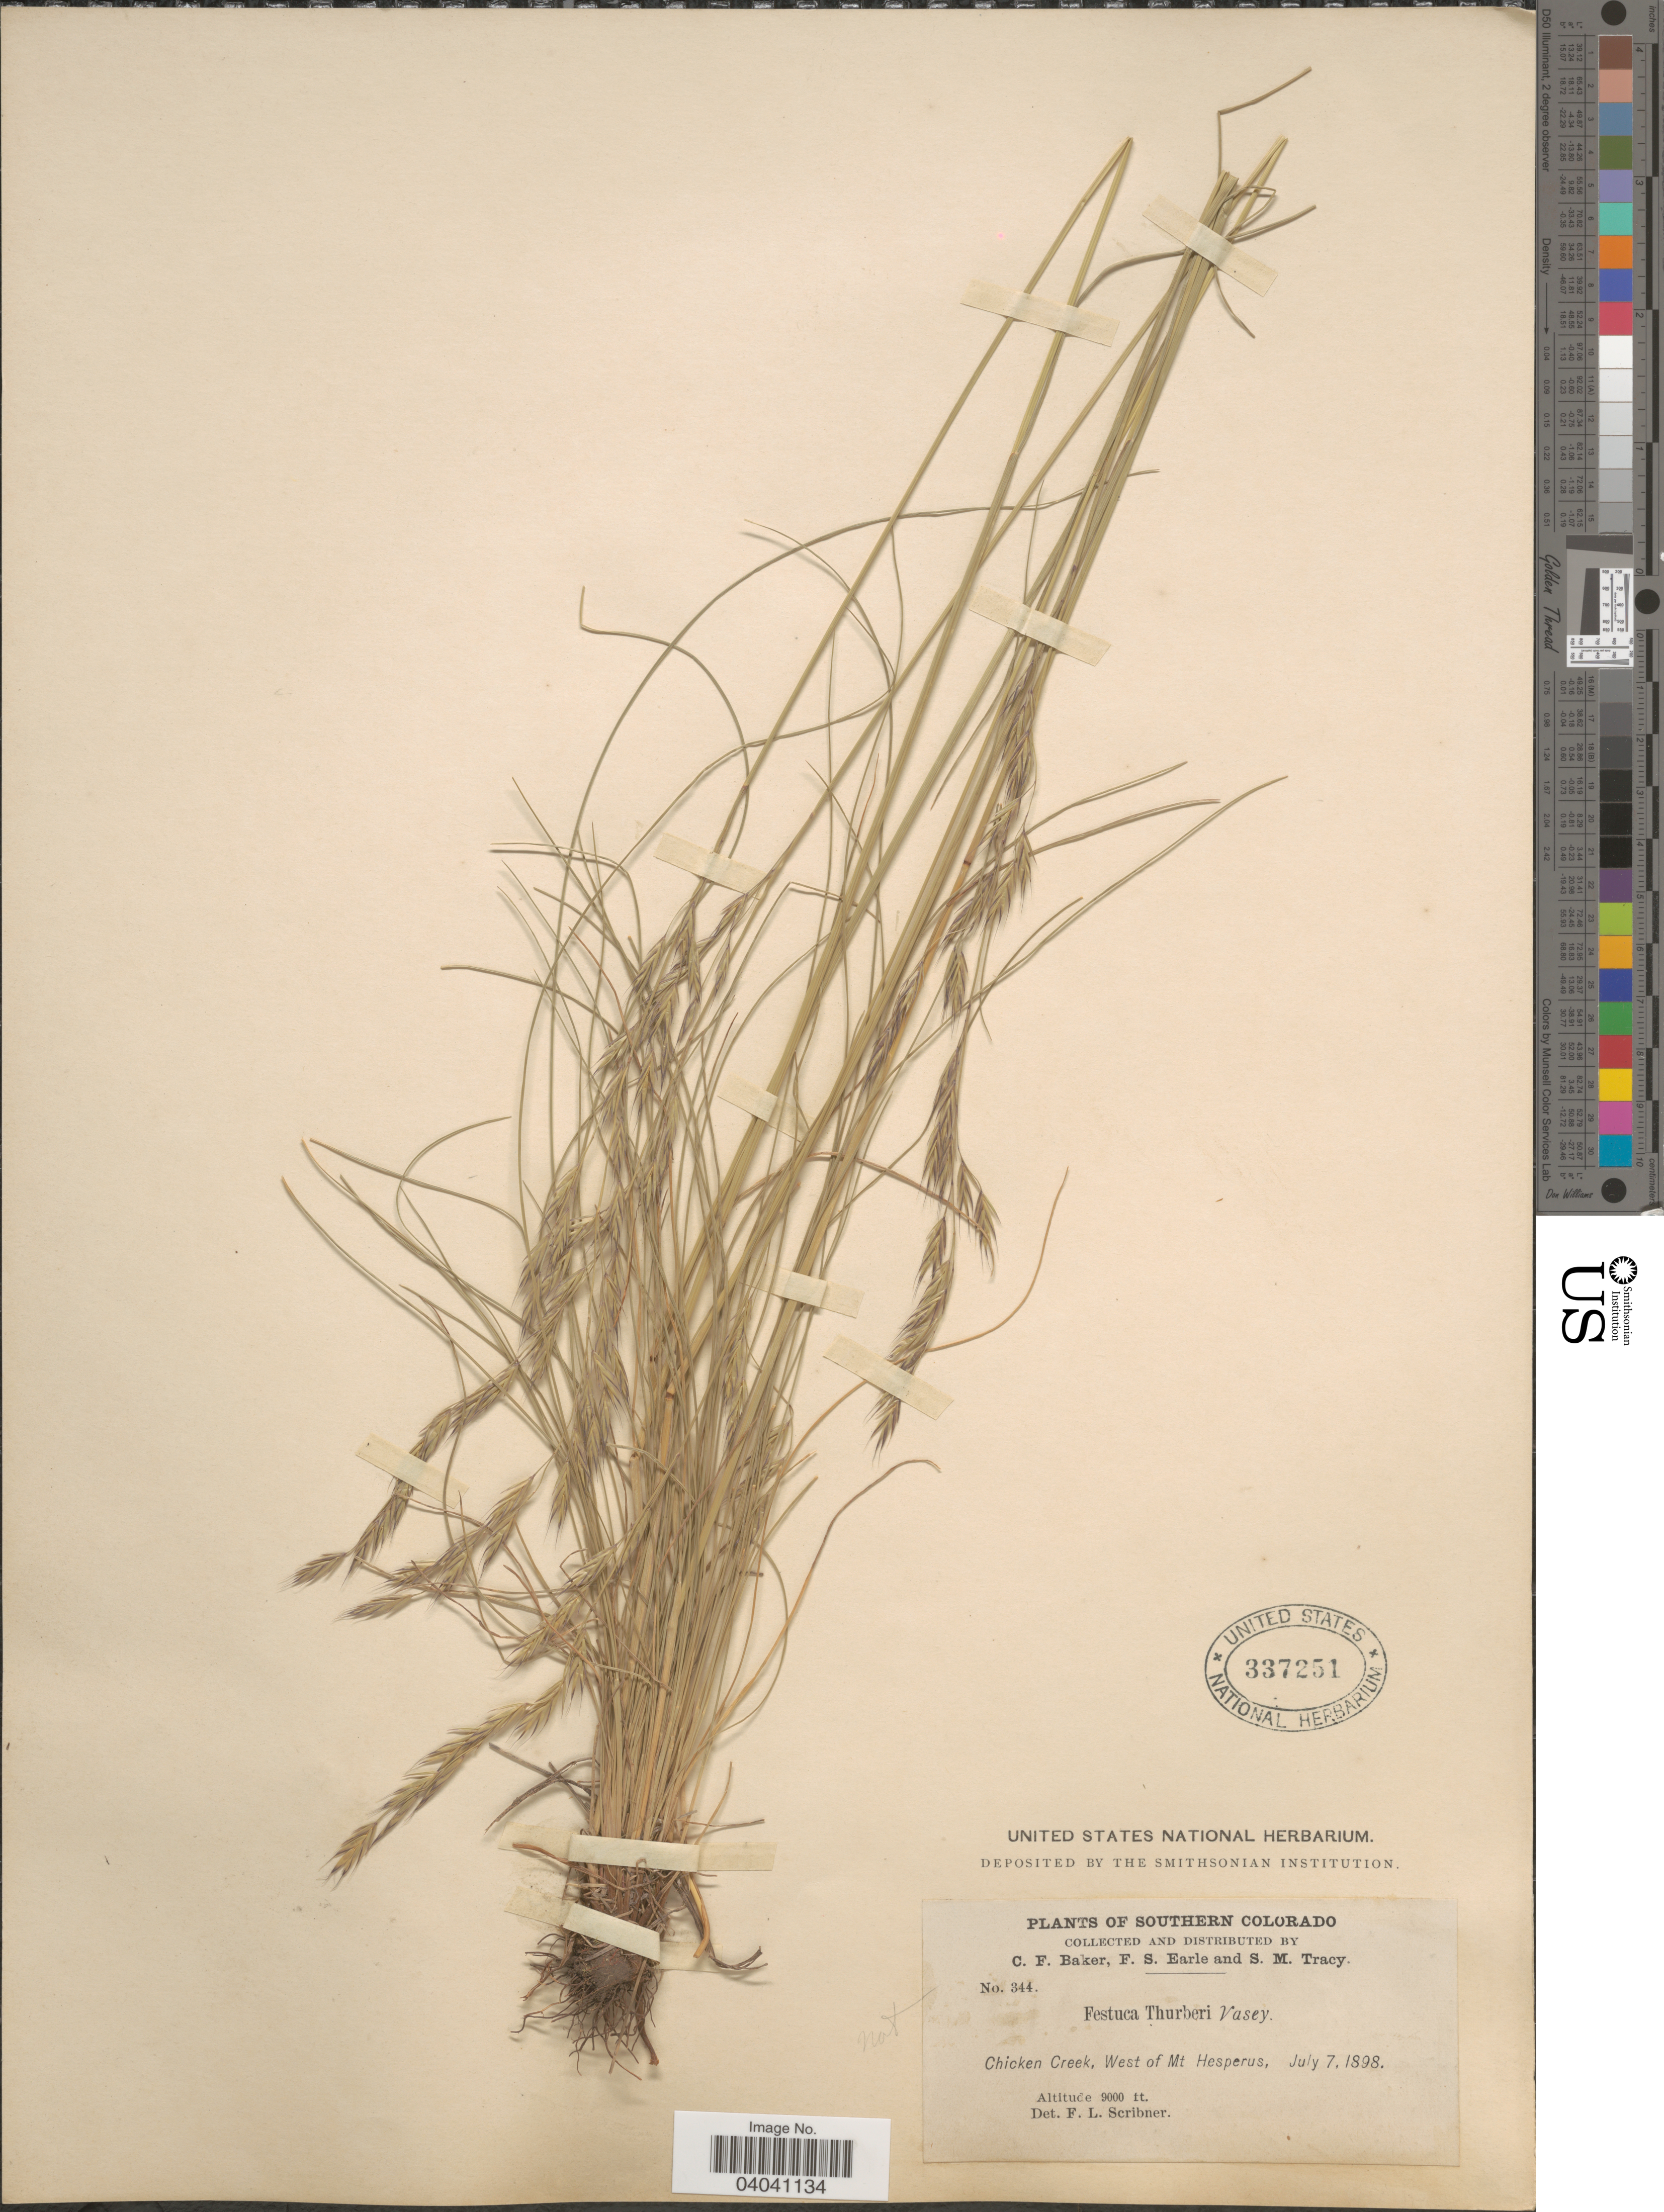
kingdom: Plantae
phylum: Tracheophyta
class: Liliopsida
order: Poales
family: Poaceae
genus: Festuca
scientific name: Festuca arizonica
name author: Vasey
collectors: C. F. Baker, F. S. Earle & S. M. Tracy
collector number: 344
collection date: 1898-07-07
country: United States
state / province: Colorado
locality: Southern Colorado. Chicken Creek, West of Mt. Hesperus.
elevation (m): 2743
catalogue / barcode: US 337251